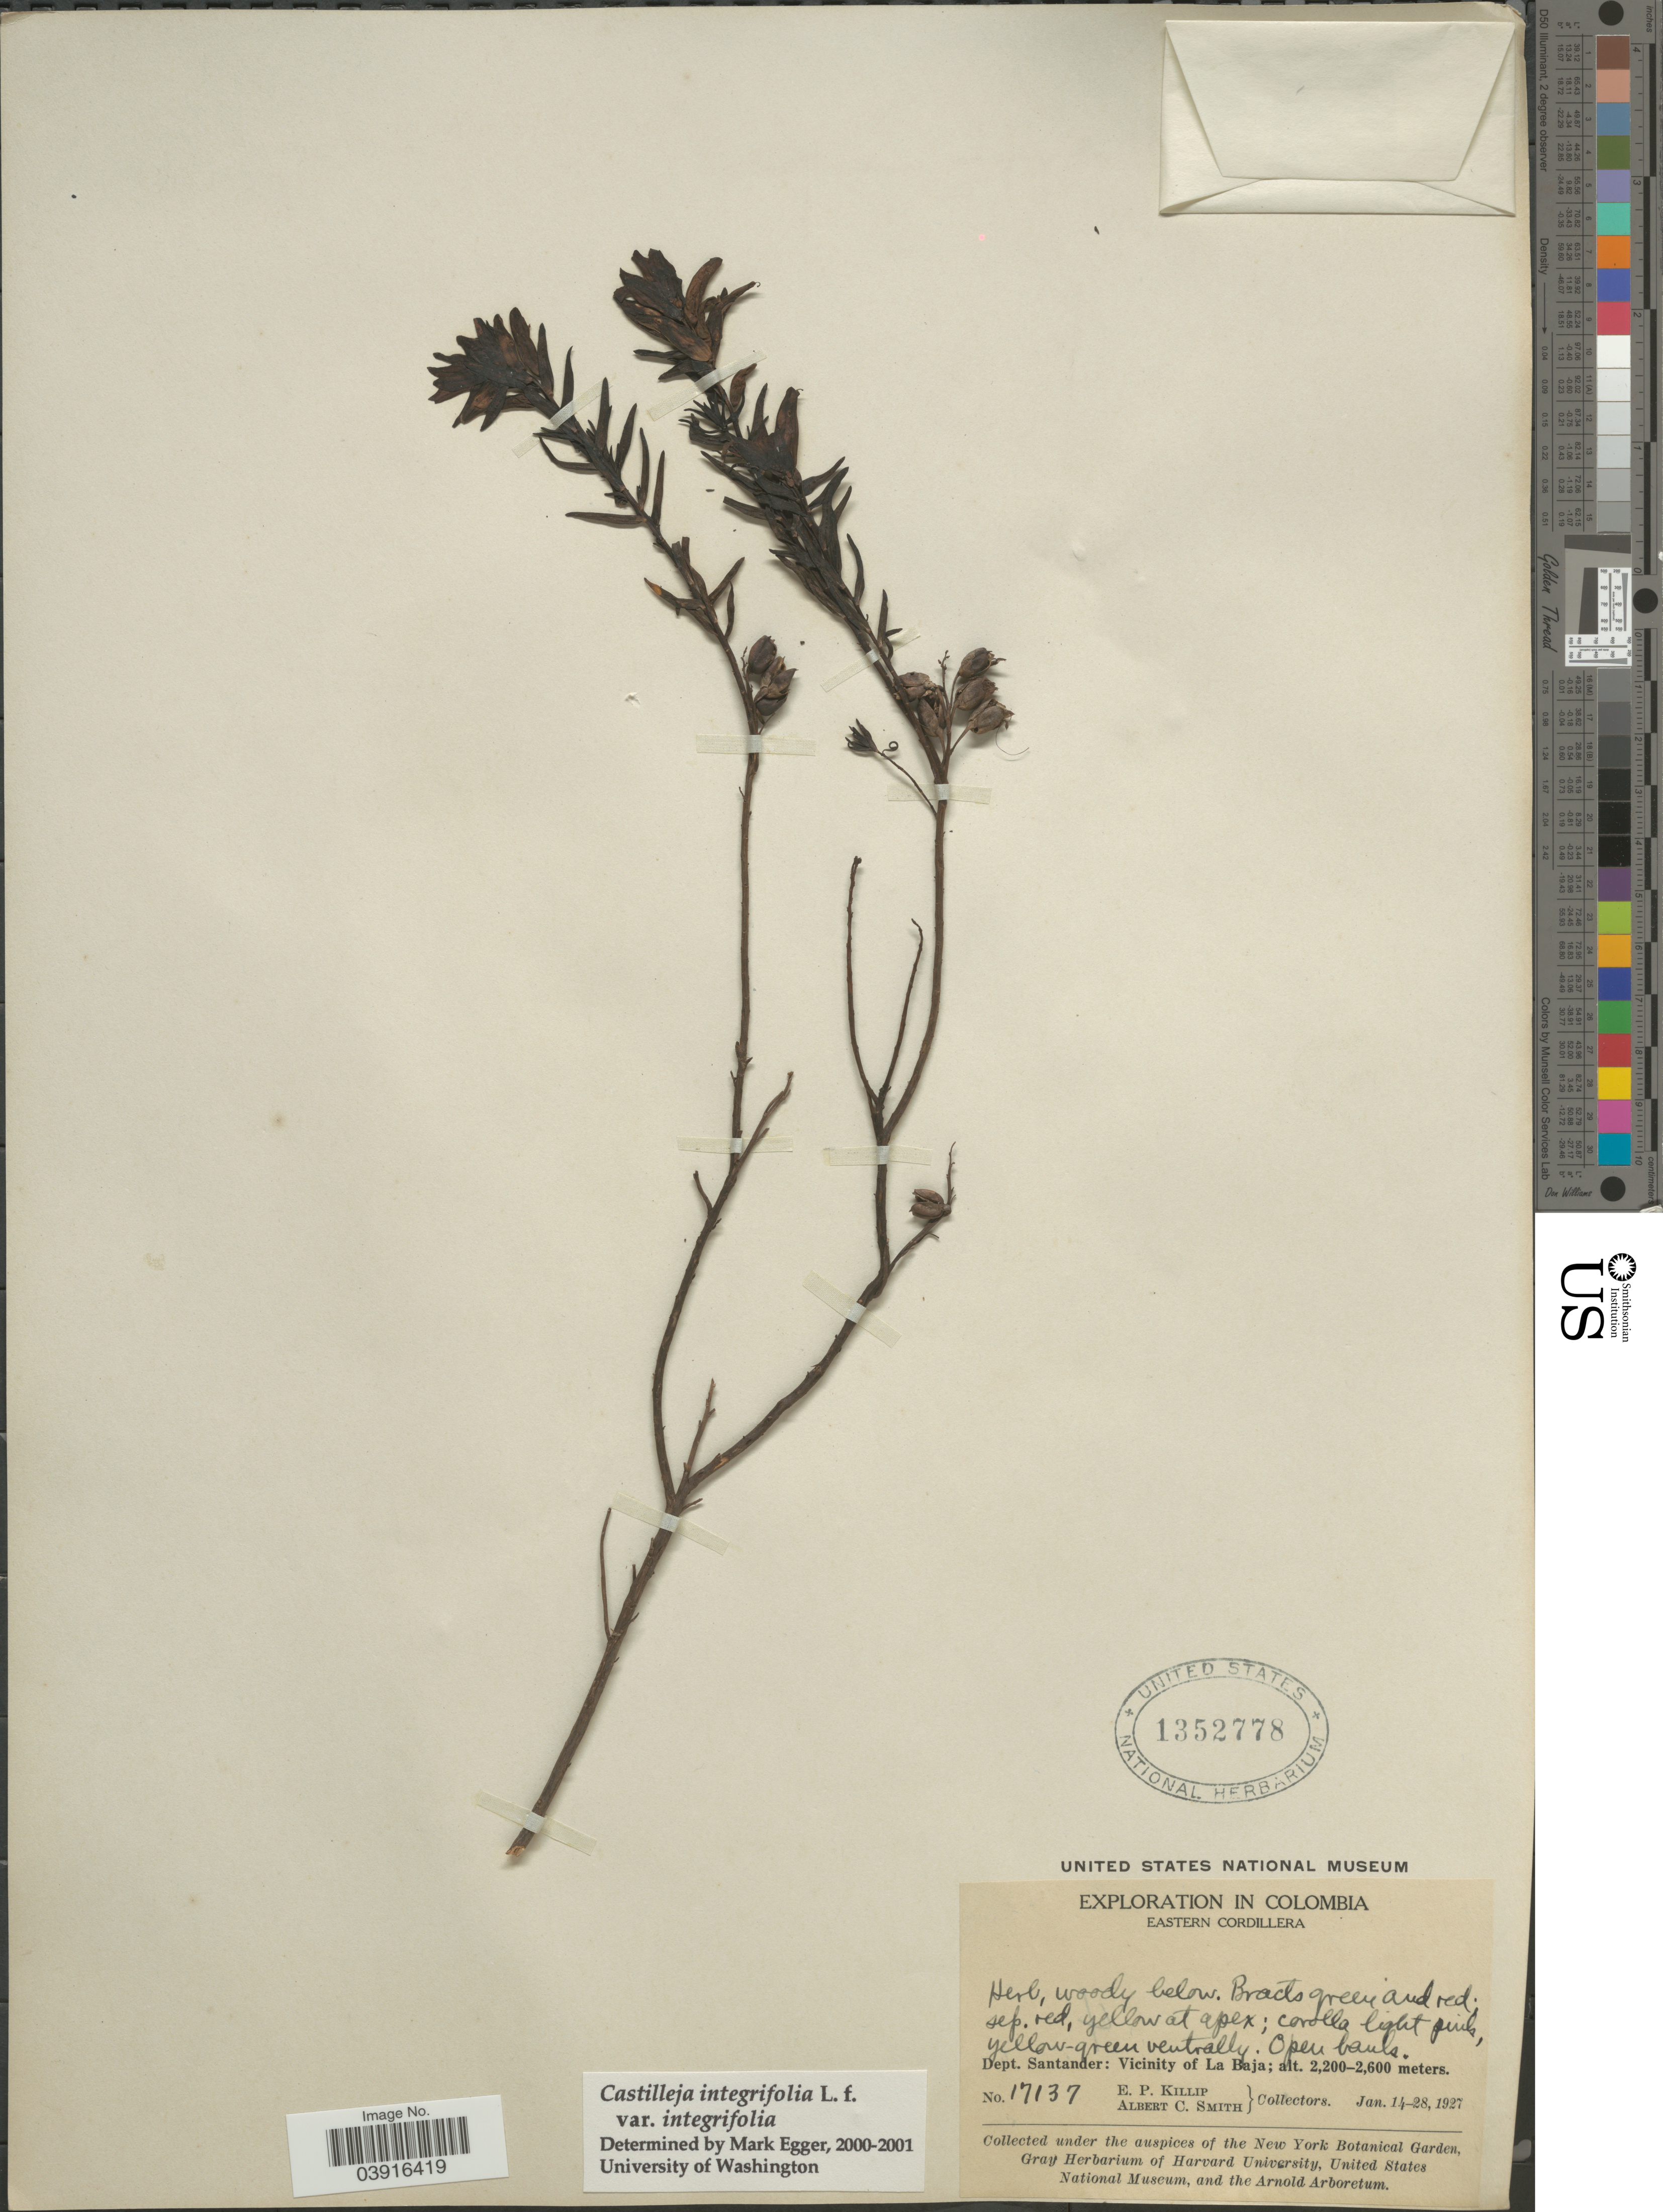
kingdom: Plantae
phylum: Tracheophyta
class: Magnoliopsida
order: Lamiales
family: Orobanchaceae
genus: Castilleja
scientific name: Castilleja integrifolia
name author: L. f.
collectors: E. P. Killip & A. C. Smith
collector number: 17137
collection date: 1927-01-14/1927-01-28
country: Colombia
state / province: Santander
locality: Eastern Cordillera. Dept. Santander: Vicinity of La Baja.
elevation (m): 2200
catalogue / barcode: US 1352778